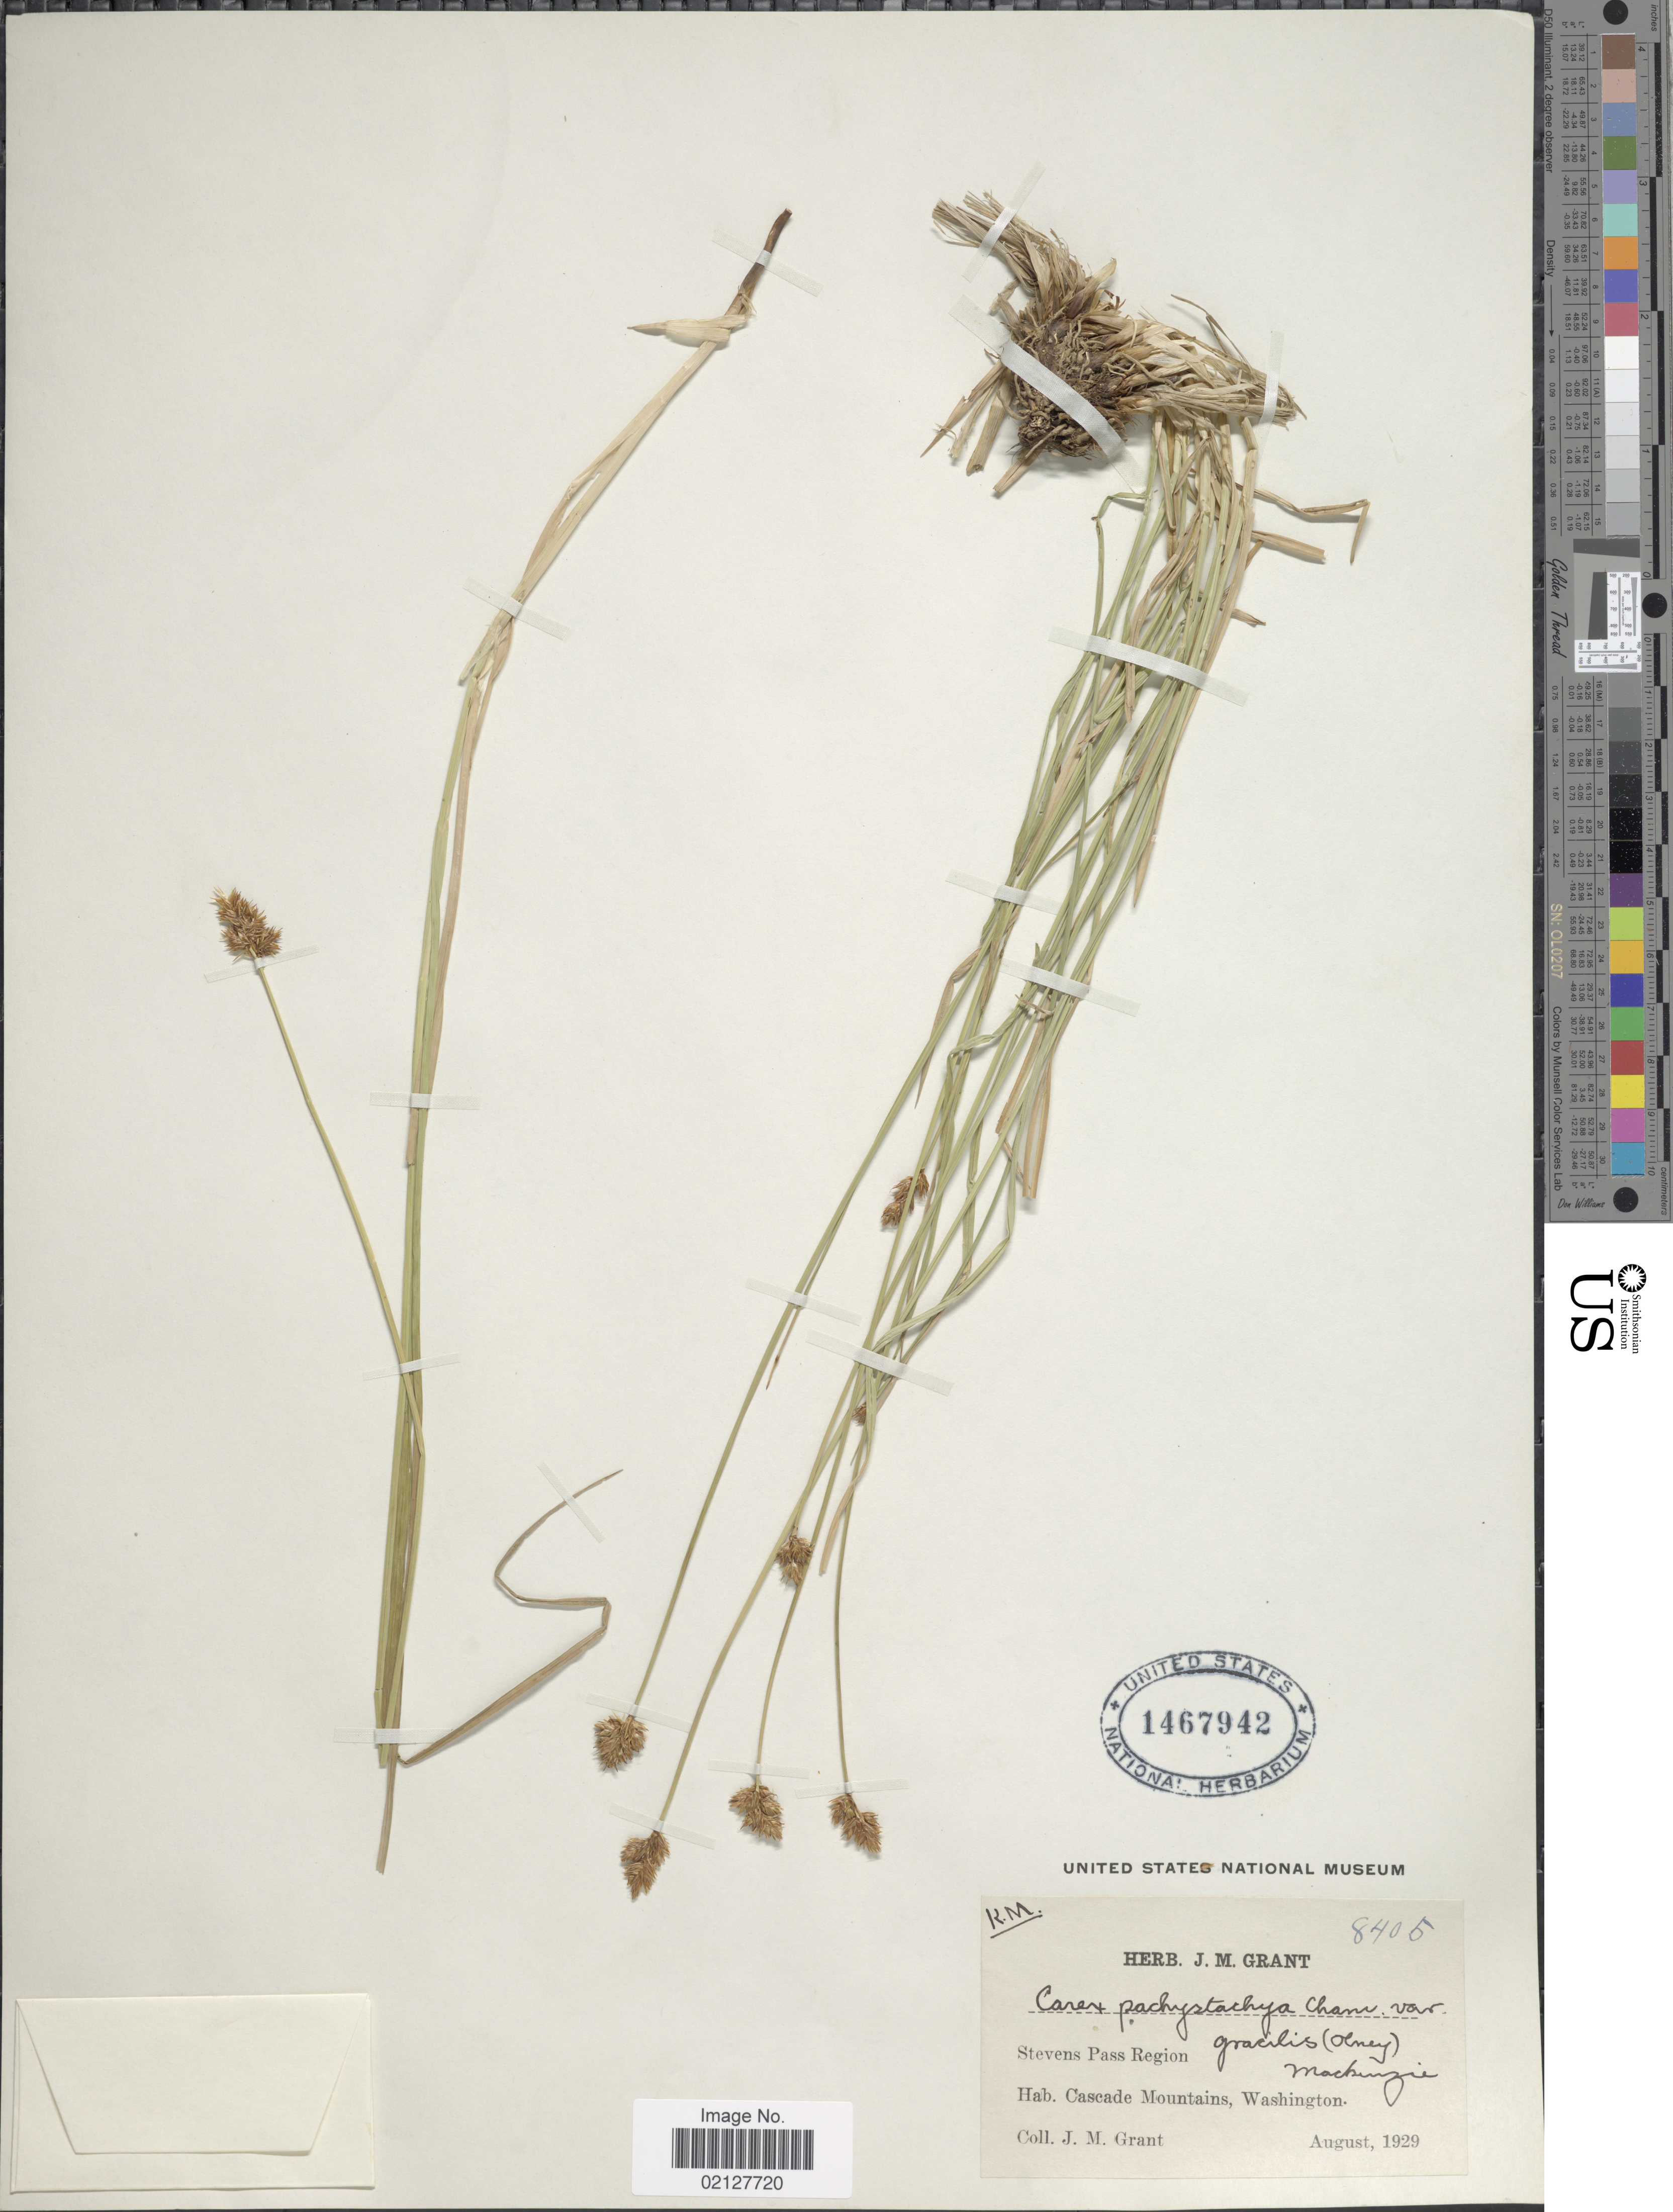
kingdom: Plantae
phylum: Tracheophyta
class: Liliopsida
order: Poales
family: Cyperaceae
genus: Carex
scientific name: Carex pachystachya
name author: Cham. ex Steud.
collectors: J. M. Grant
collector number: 8405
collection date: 1929-08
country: United States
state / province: Washington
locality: Stevens Pass Region. Cascade Mountains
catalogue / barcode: US 1467942